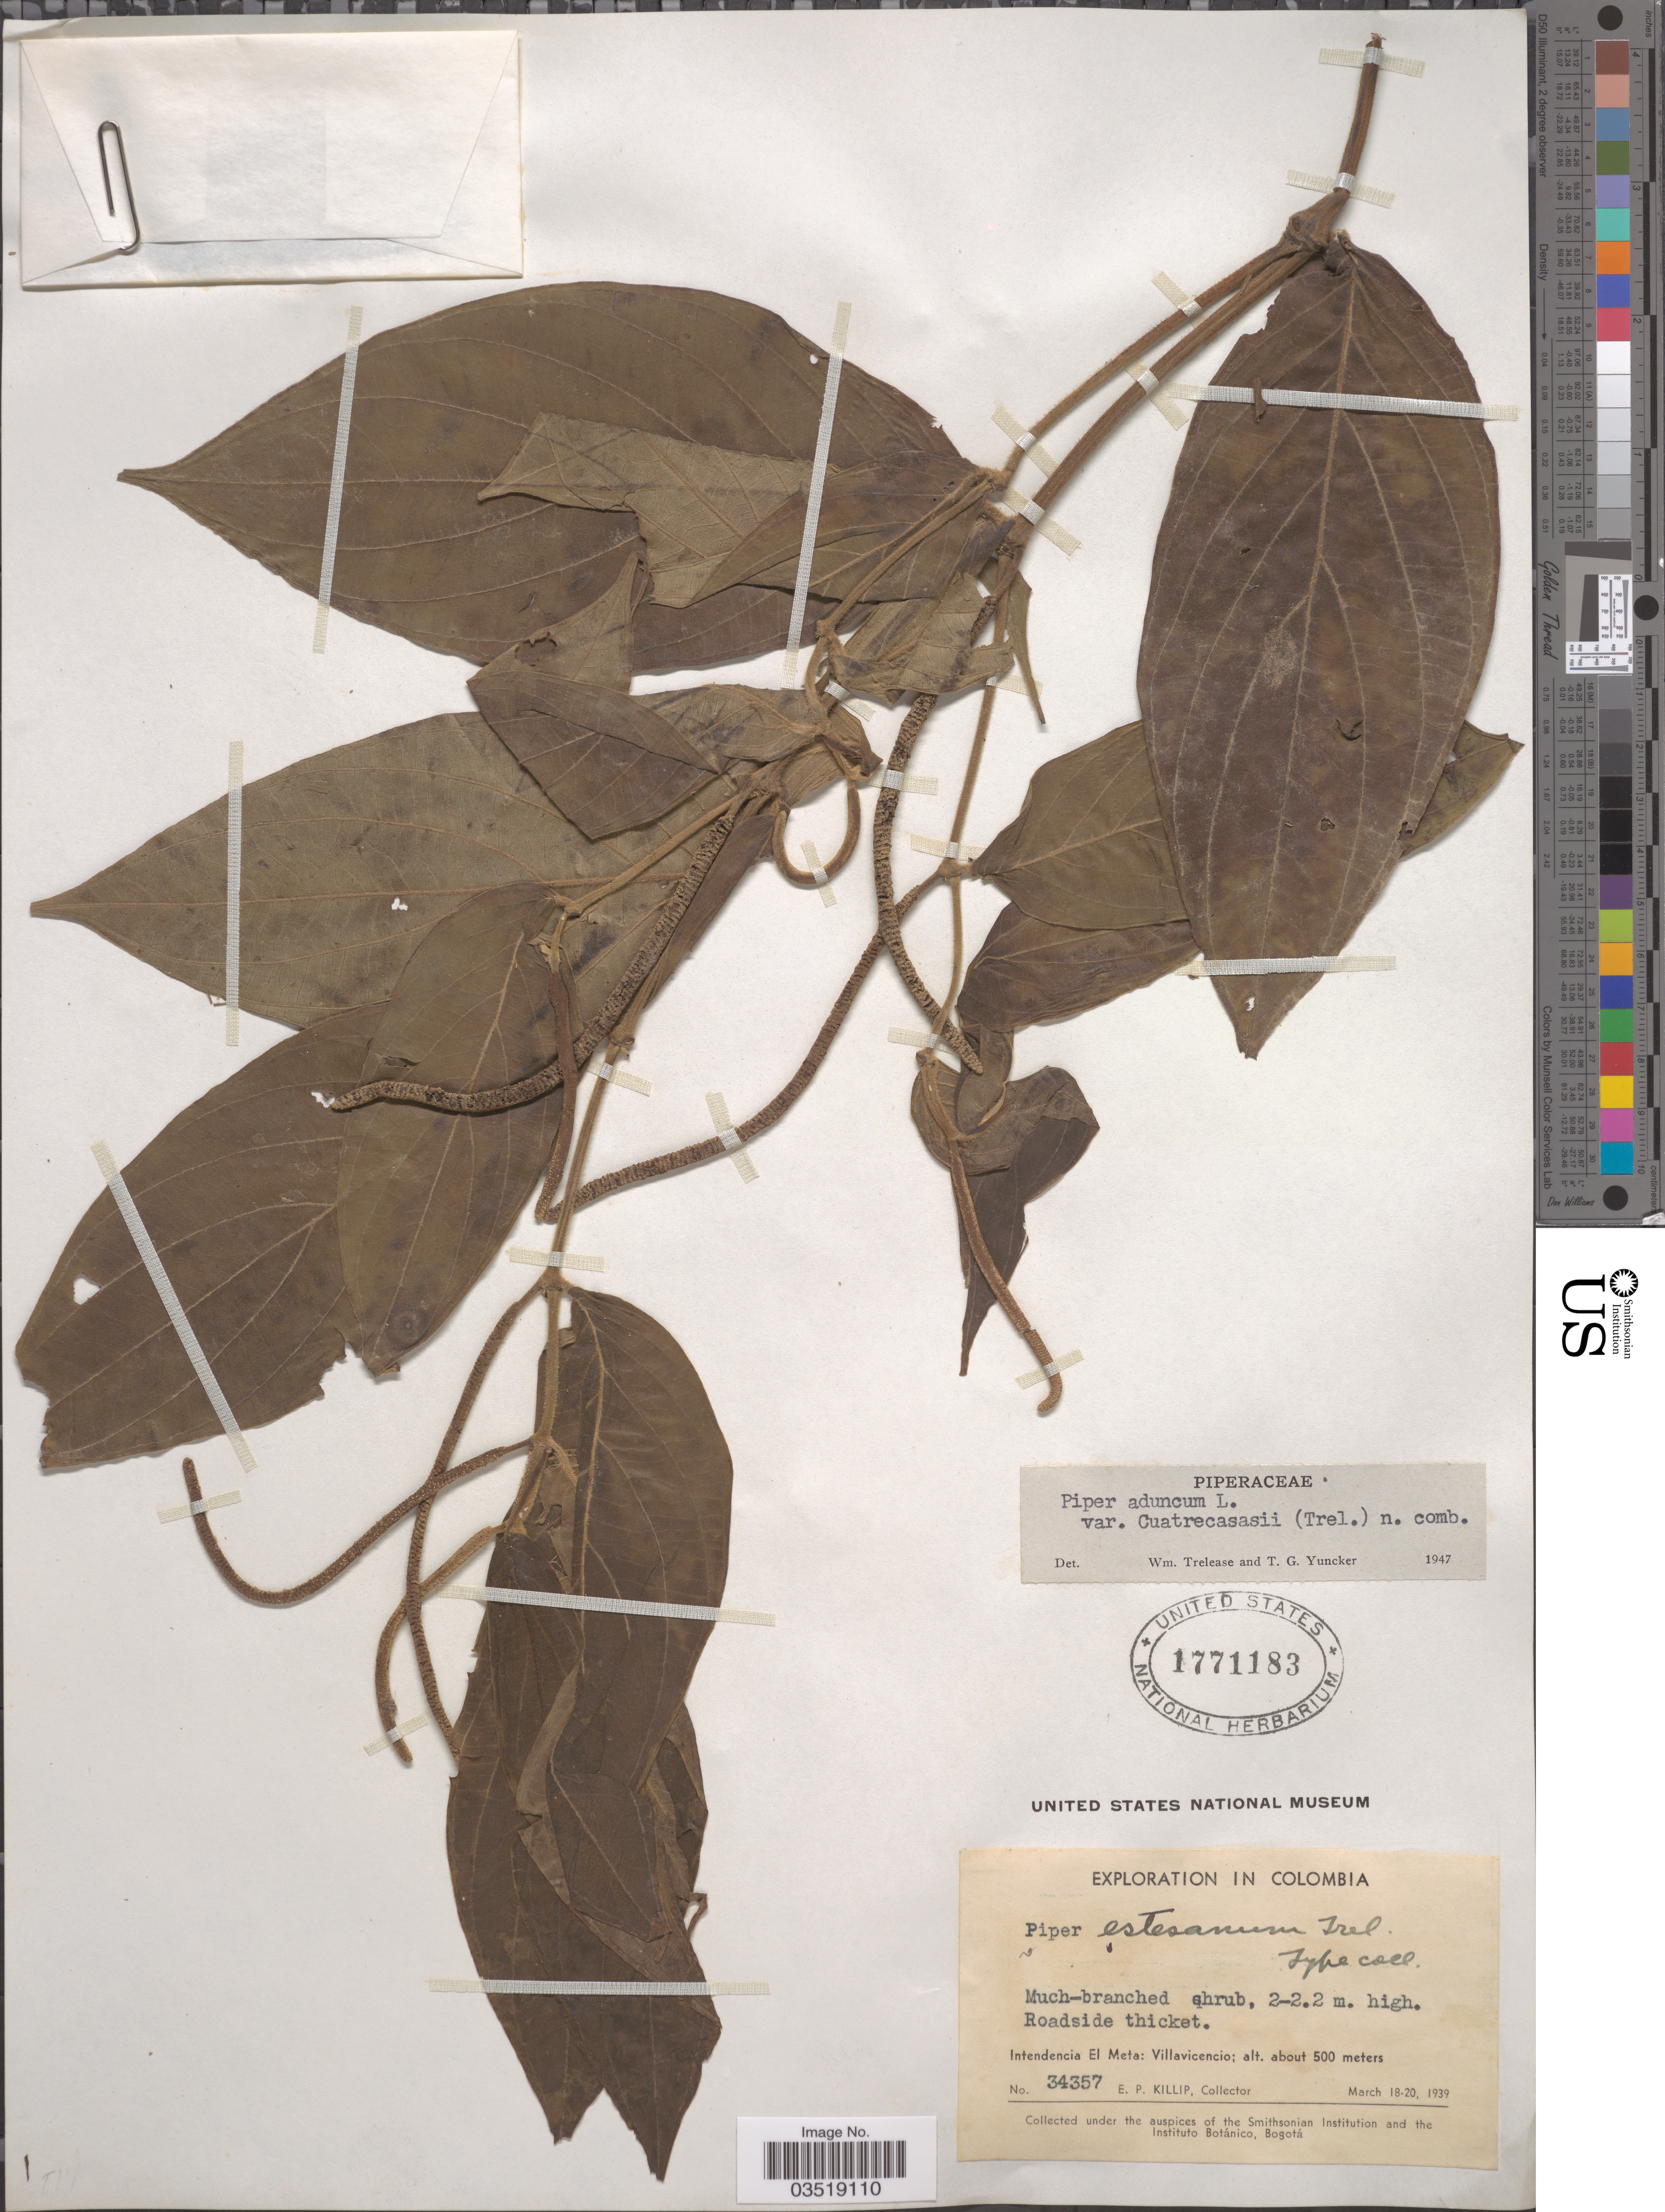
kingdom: Plantae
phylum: Tracheophyta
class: Magnoliopsida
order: Piperales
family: Piperaceae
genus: Piper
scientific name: Piper aduncum var. cordulatum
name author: L.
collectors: E. P. Killip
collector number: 34357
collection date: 1939-03-18/1939-03-20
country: Colombia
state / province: Meta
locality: Intendencia El Meta: Villavicencio.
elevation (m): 500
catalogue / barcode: US 1771183